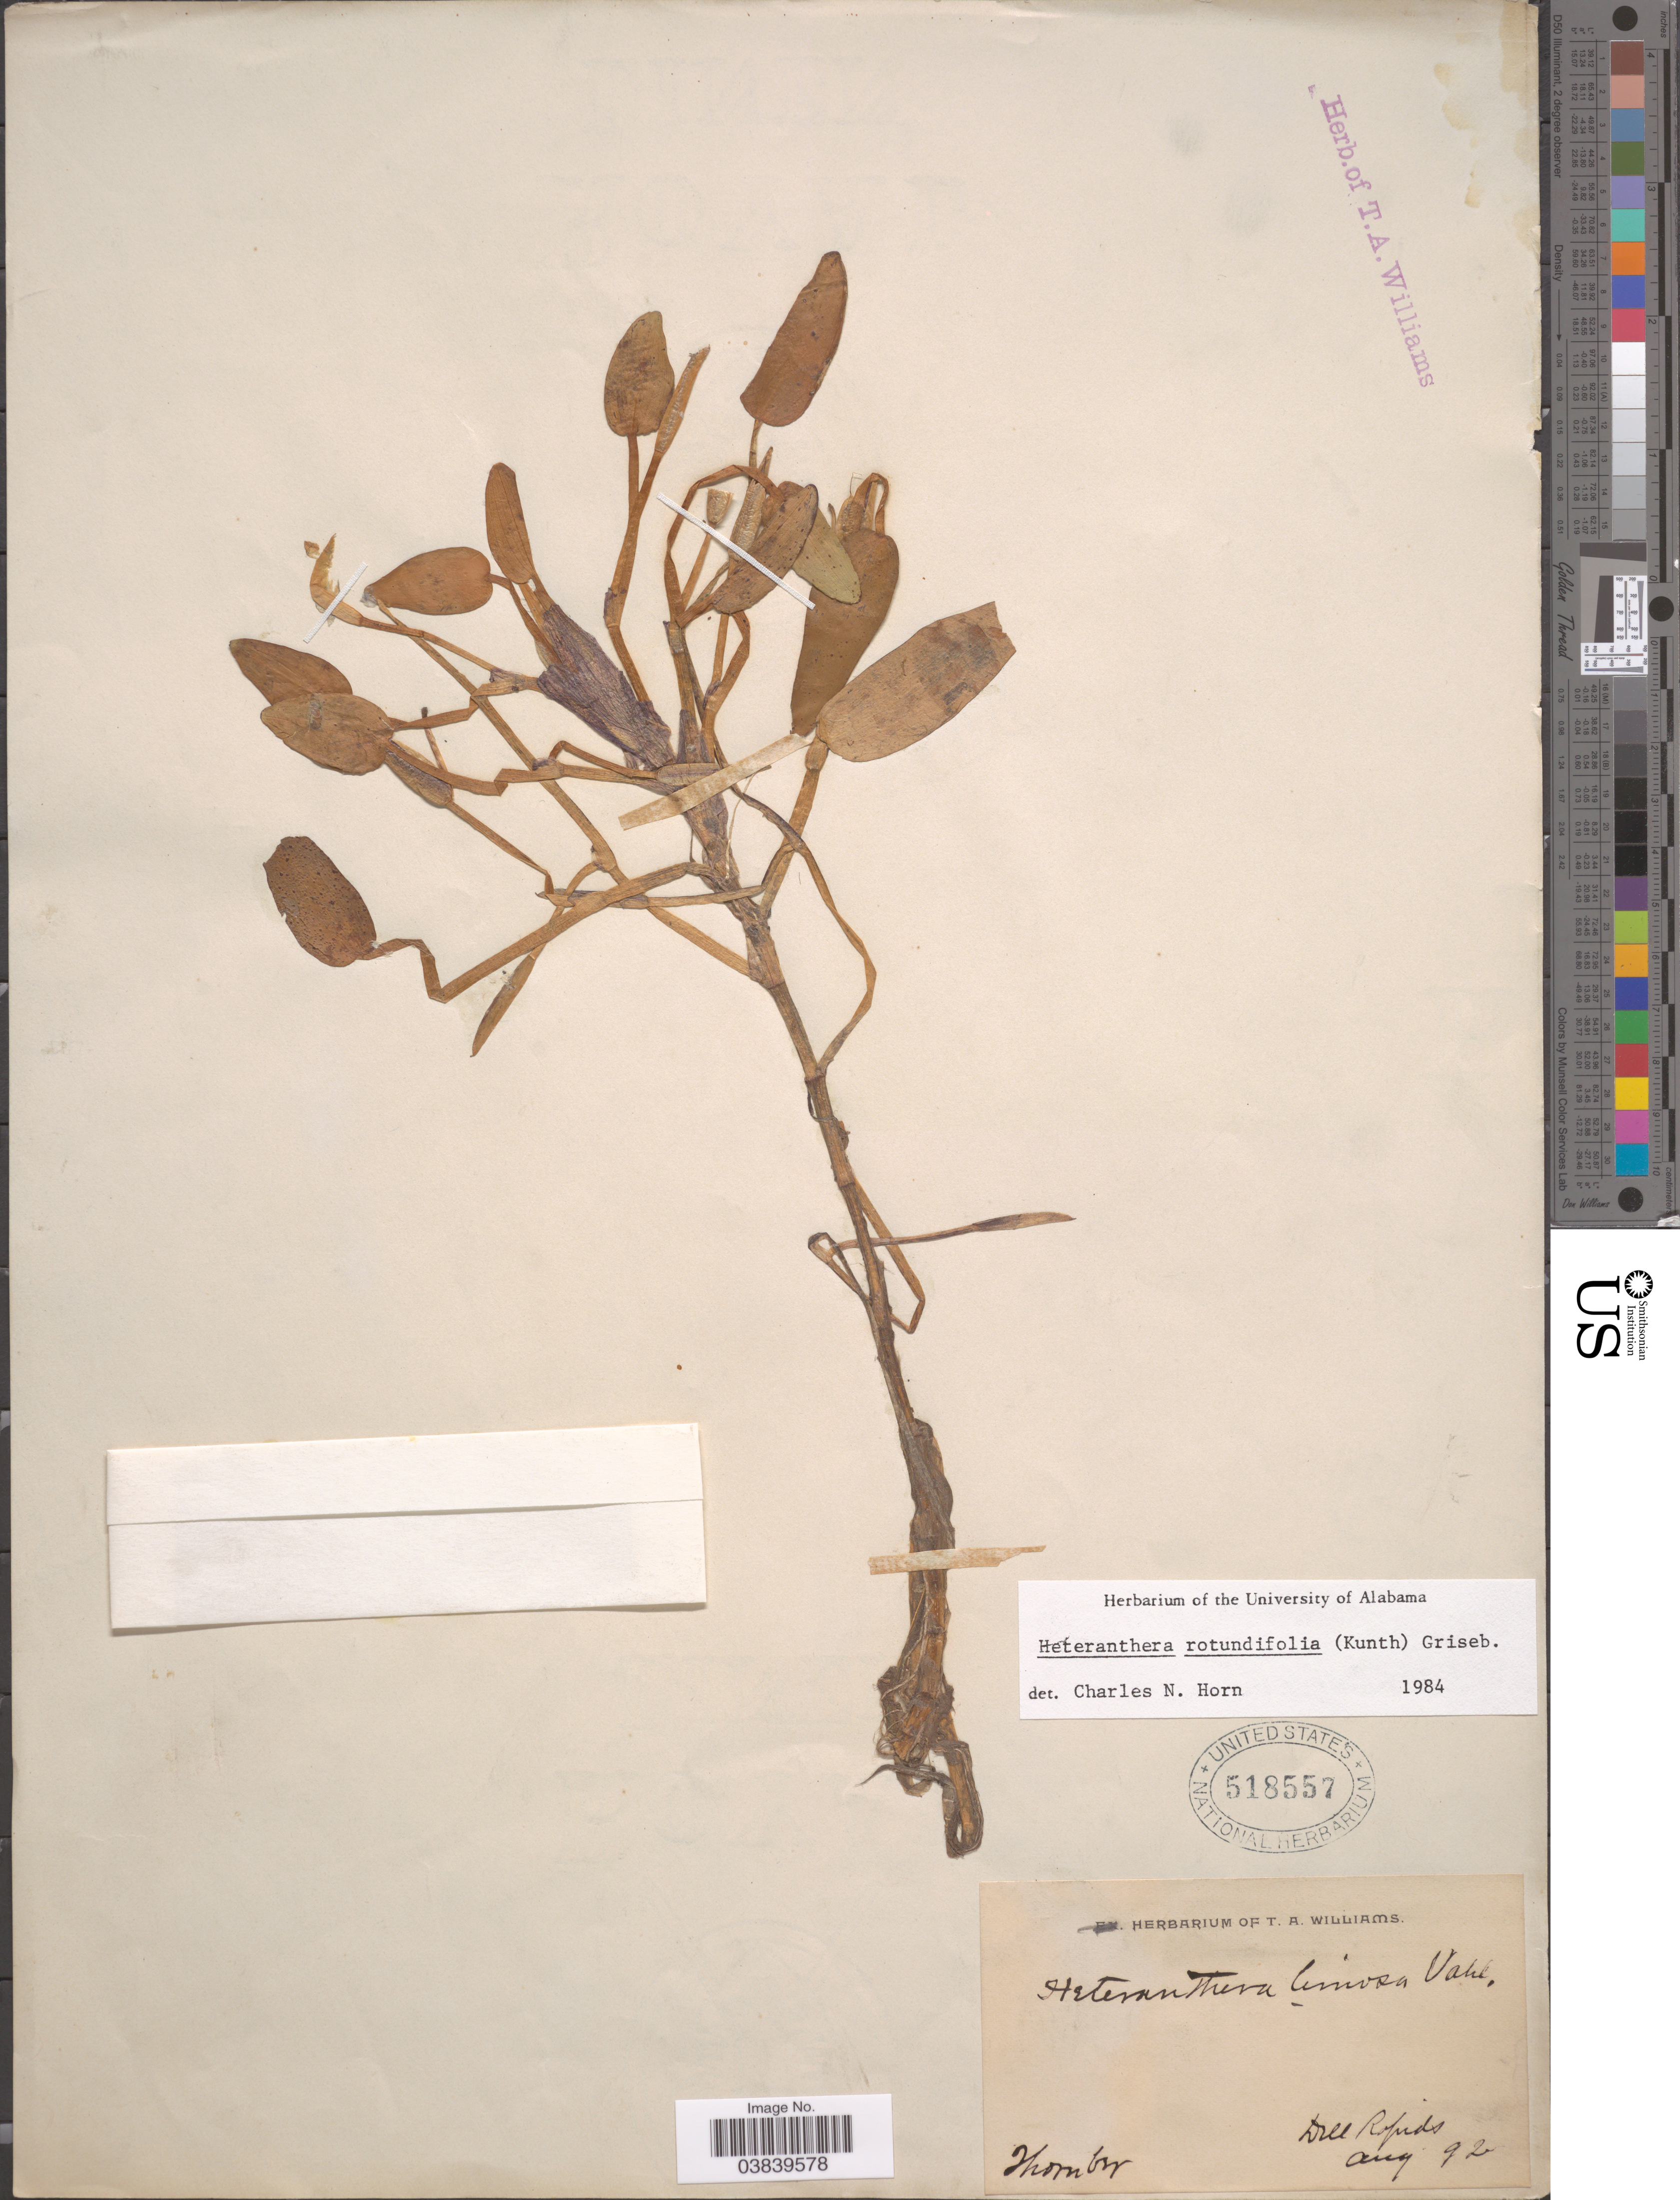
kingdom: Plantae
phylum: Tracheophyta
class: Liliopsida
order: Commelinales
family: Pontederiaceae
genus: Heteranthera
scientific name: Heteranthera rotundifolia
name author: (Kunth) Griseb.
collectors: -. Thornber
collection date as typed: Transcribed d/m/y: /8/92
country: United States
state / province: South Dakota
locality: Dell Rapids.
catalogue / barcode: US 518557